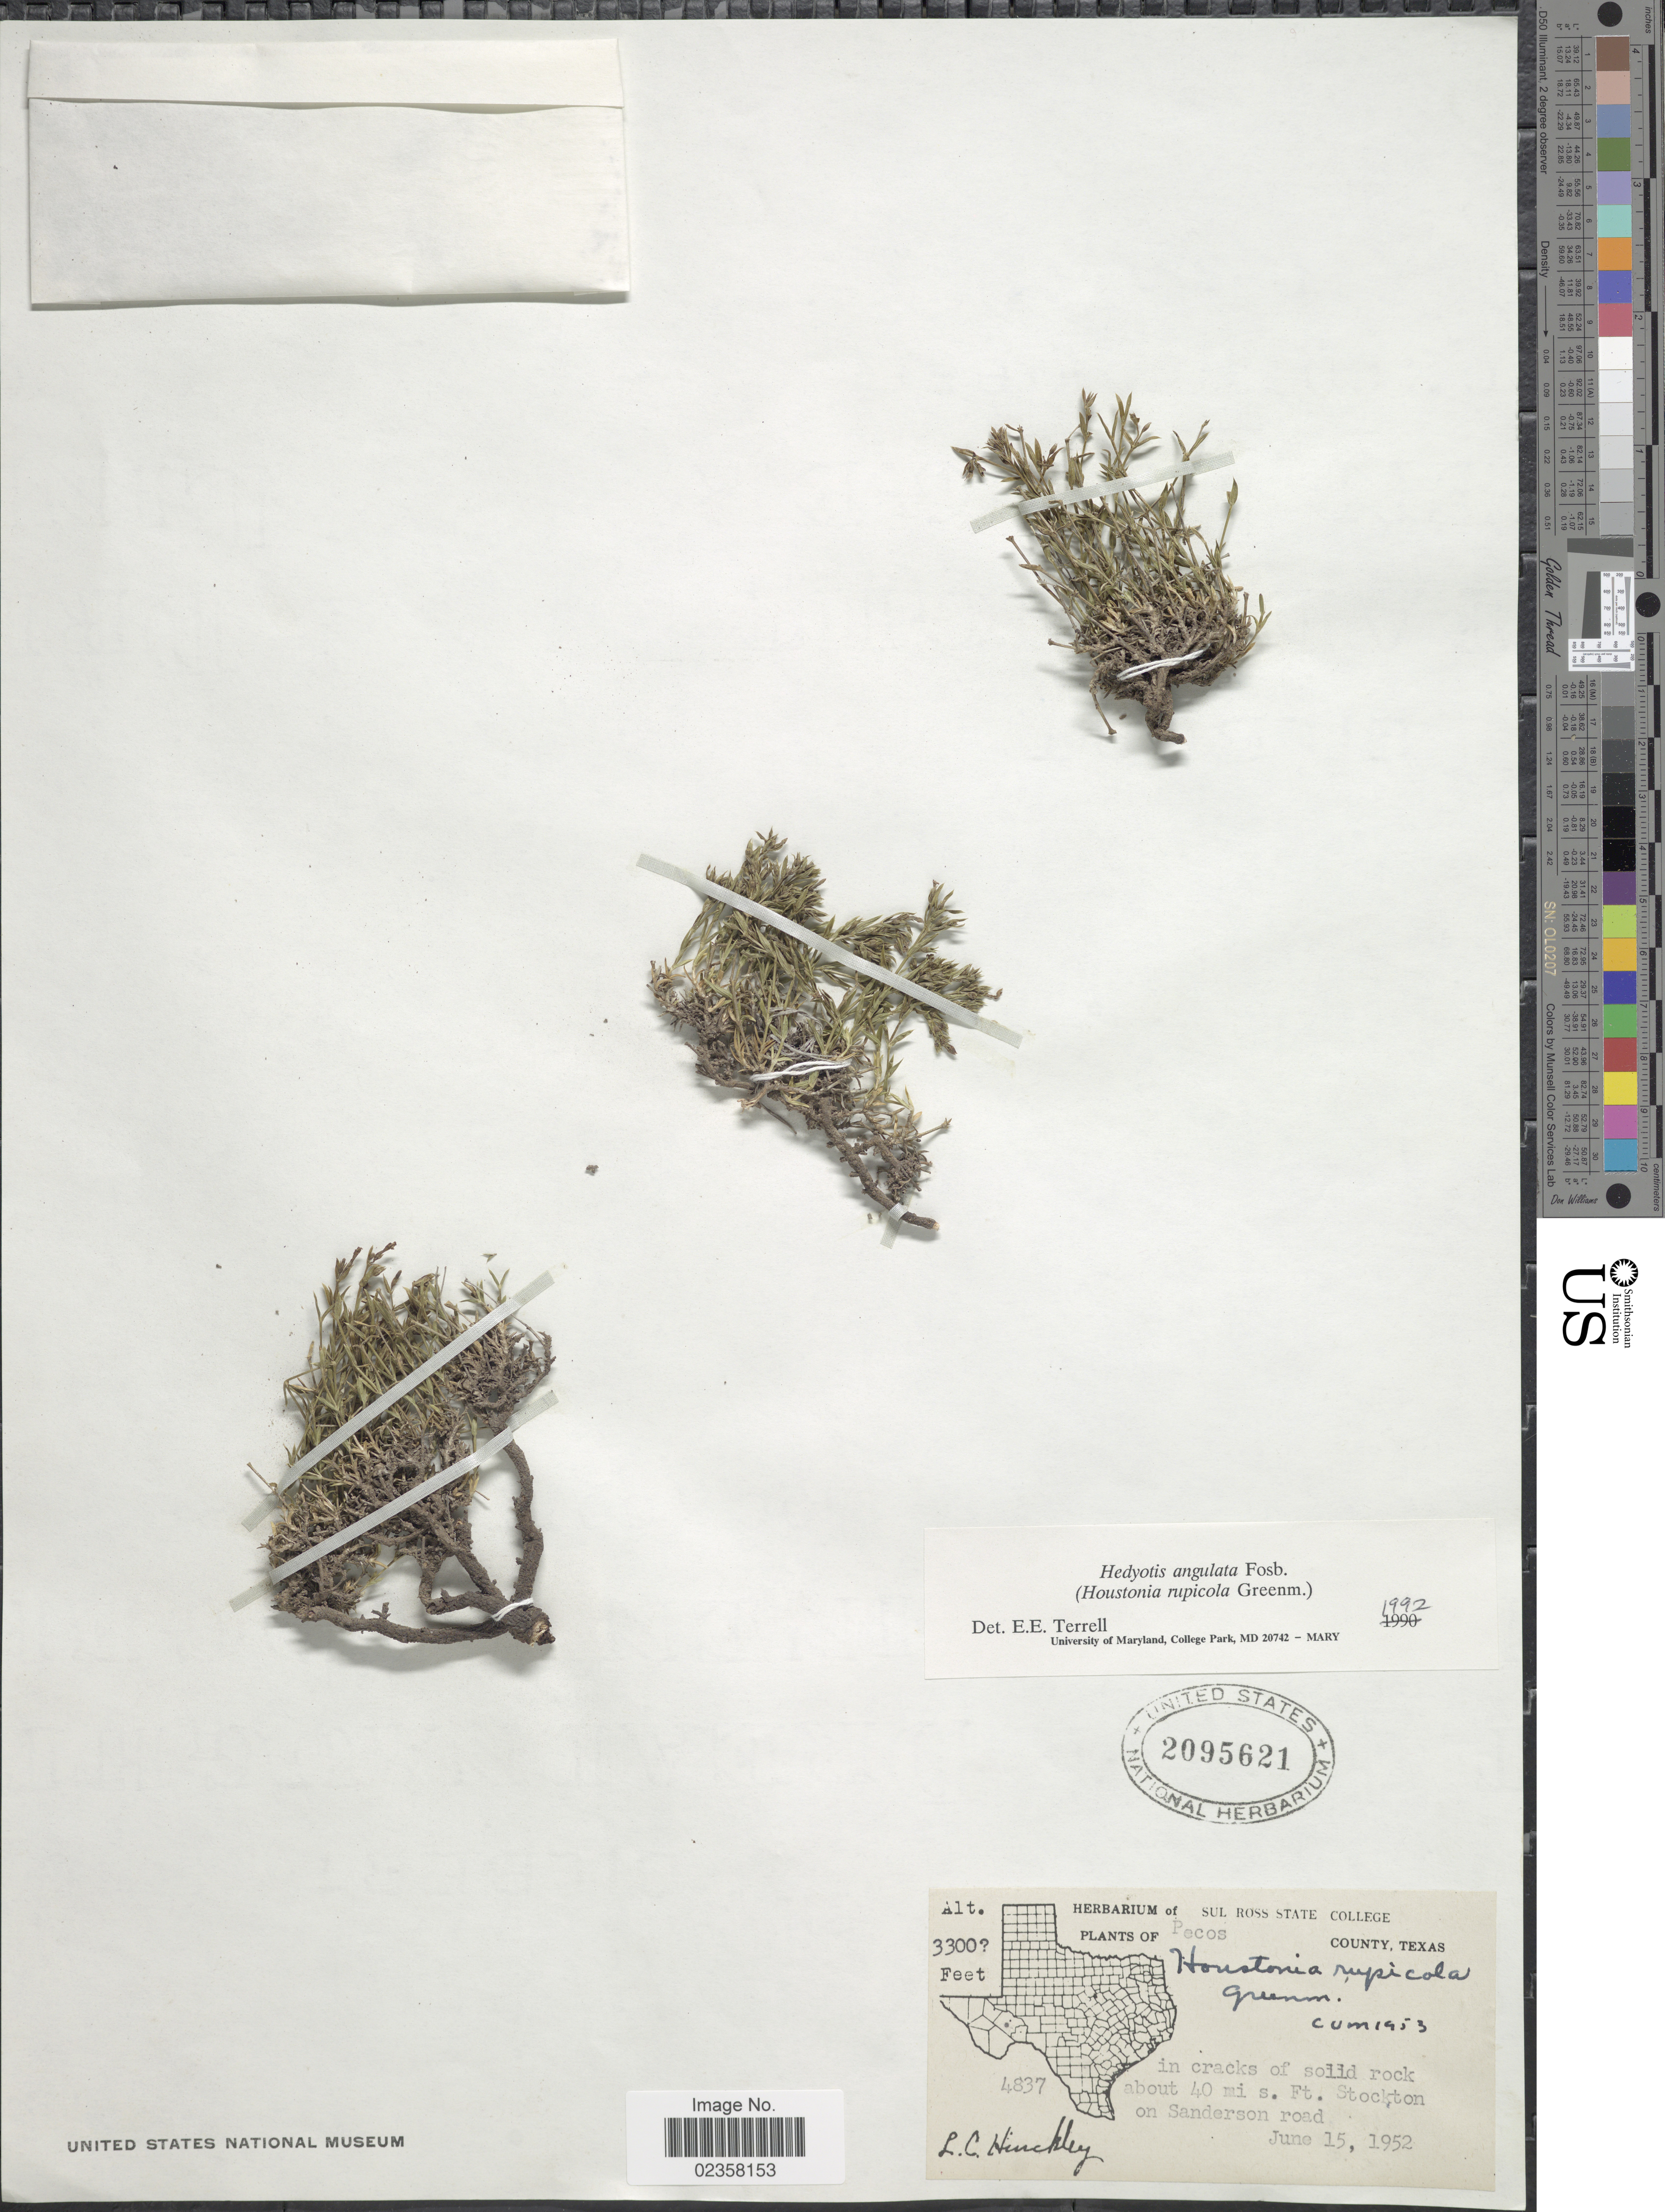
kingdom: Plantae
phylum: Tracheophyta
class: Magnoliopsida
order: Gentianales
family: Rubiaceae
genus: Houstonia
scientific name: Houstonia rupicola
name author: Greenm.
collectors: L. Hinckley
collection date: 1952-06-15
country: United States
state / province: Texas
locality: Pecos County, in cracks of solid rock about 40 mi s. Ft. Stockton on Sanderson Road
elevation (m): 1006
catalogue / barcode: US 2095621